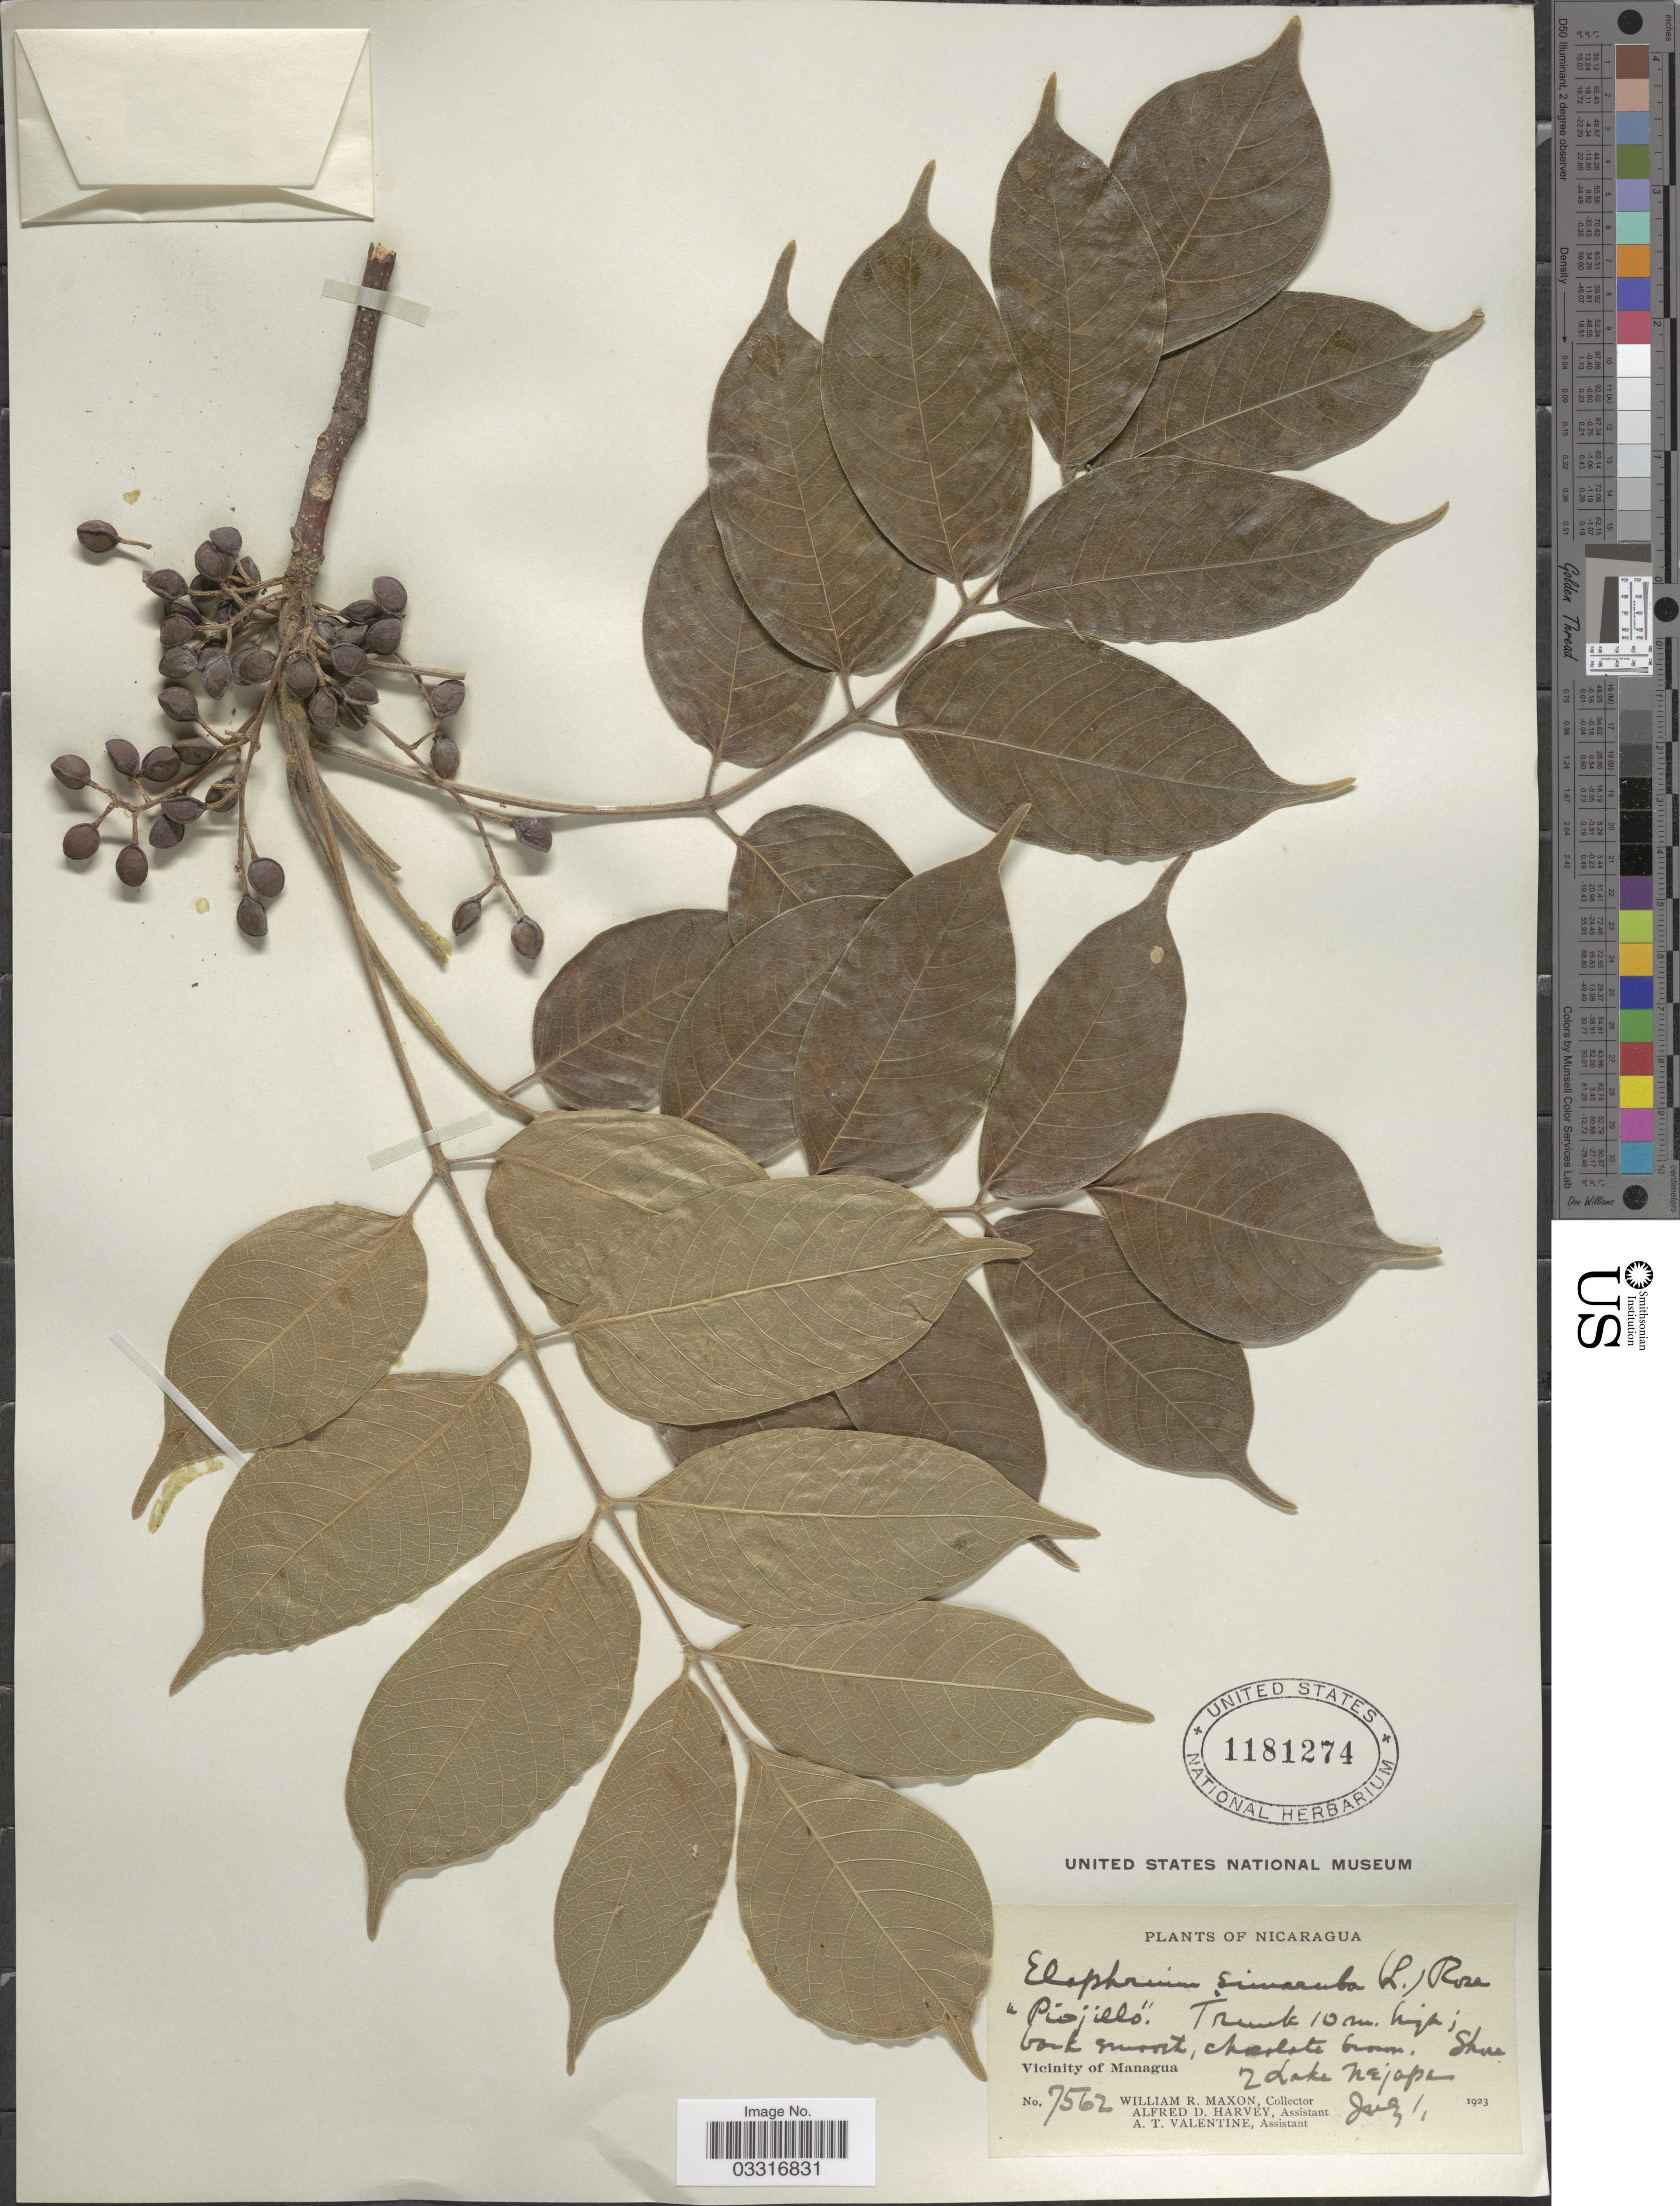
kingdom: Plantae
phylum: Tracheophyta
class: Magnoliopsida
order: Sapindales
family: Burseraceae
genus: Bursera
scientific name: Bursera simaruba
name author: (L.) Sarg.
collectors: W. R. Maxon, A. D. Harvey & A. Valentine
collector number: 7562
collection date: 1923-07-01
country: Nicaragua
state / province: Managua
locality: Shore of Lake Nejapa, Vicinity of Managua.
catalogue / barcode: US 1181274